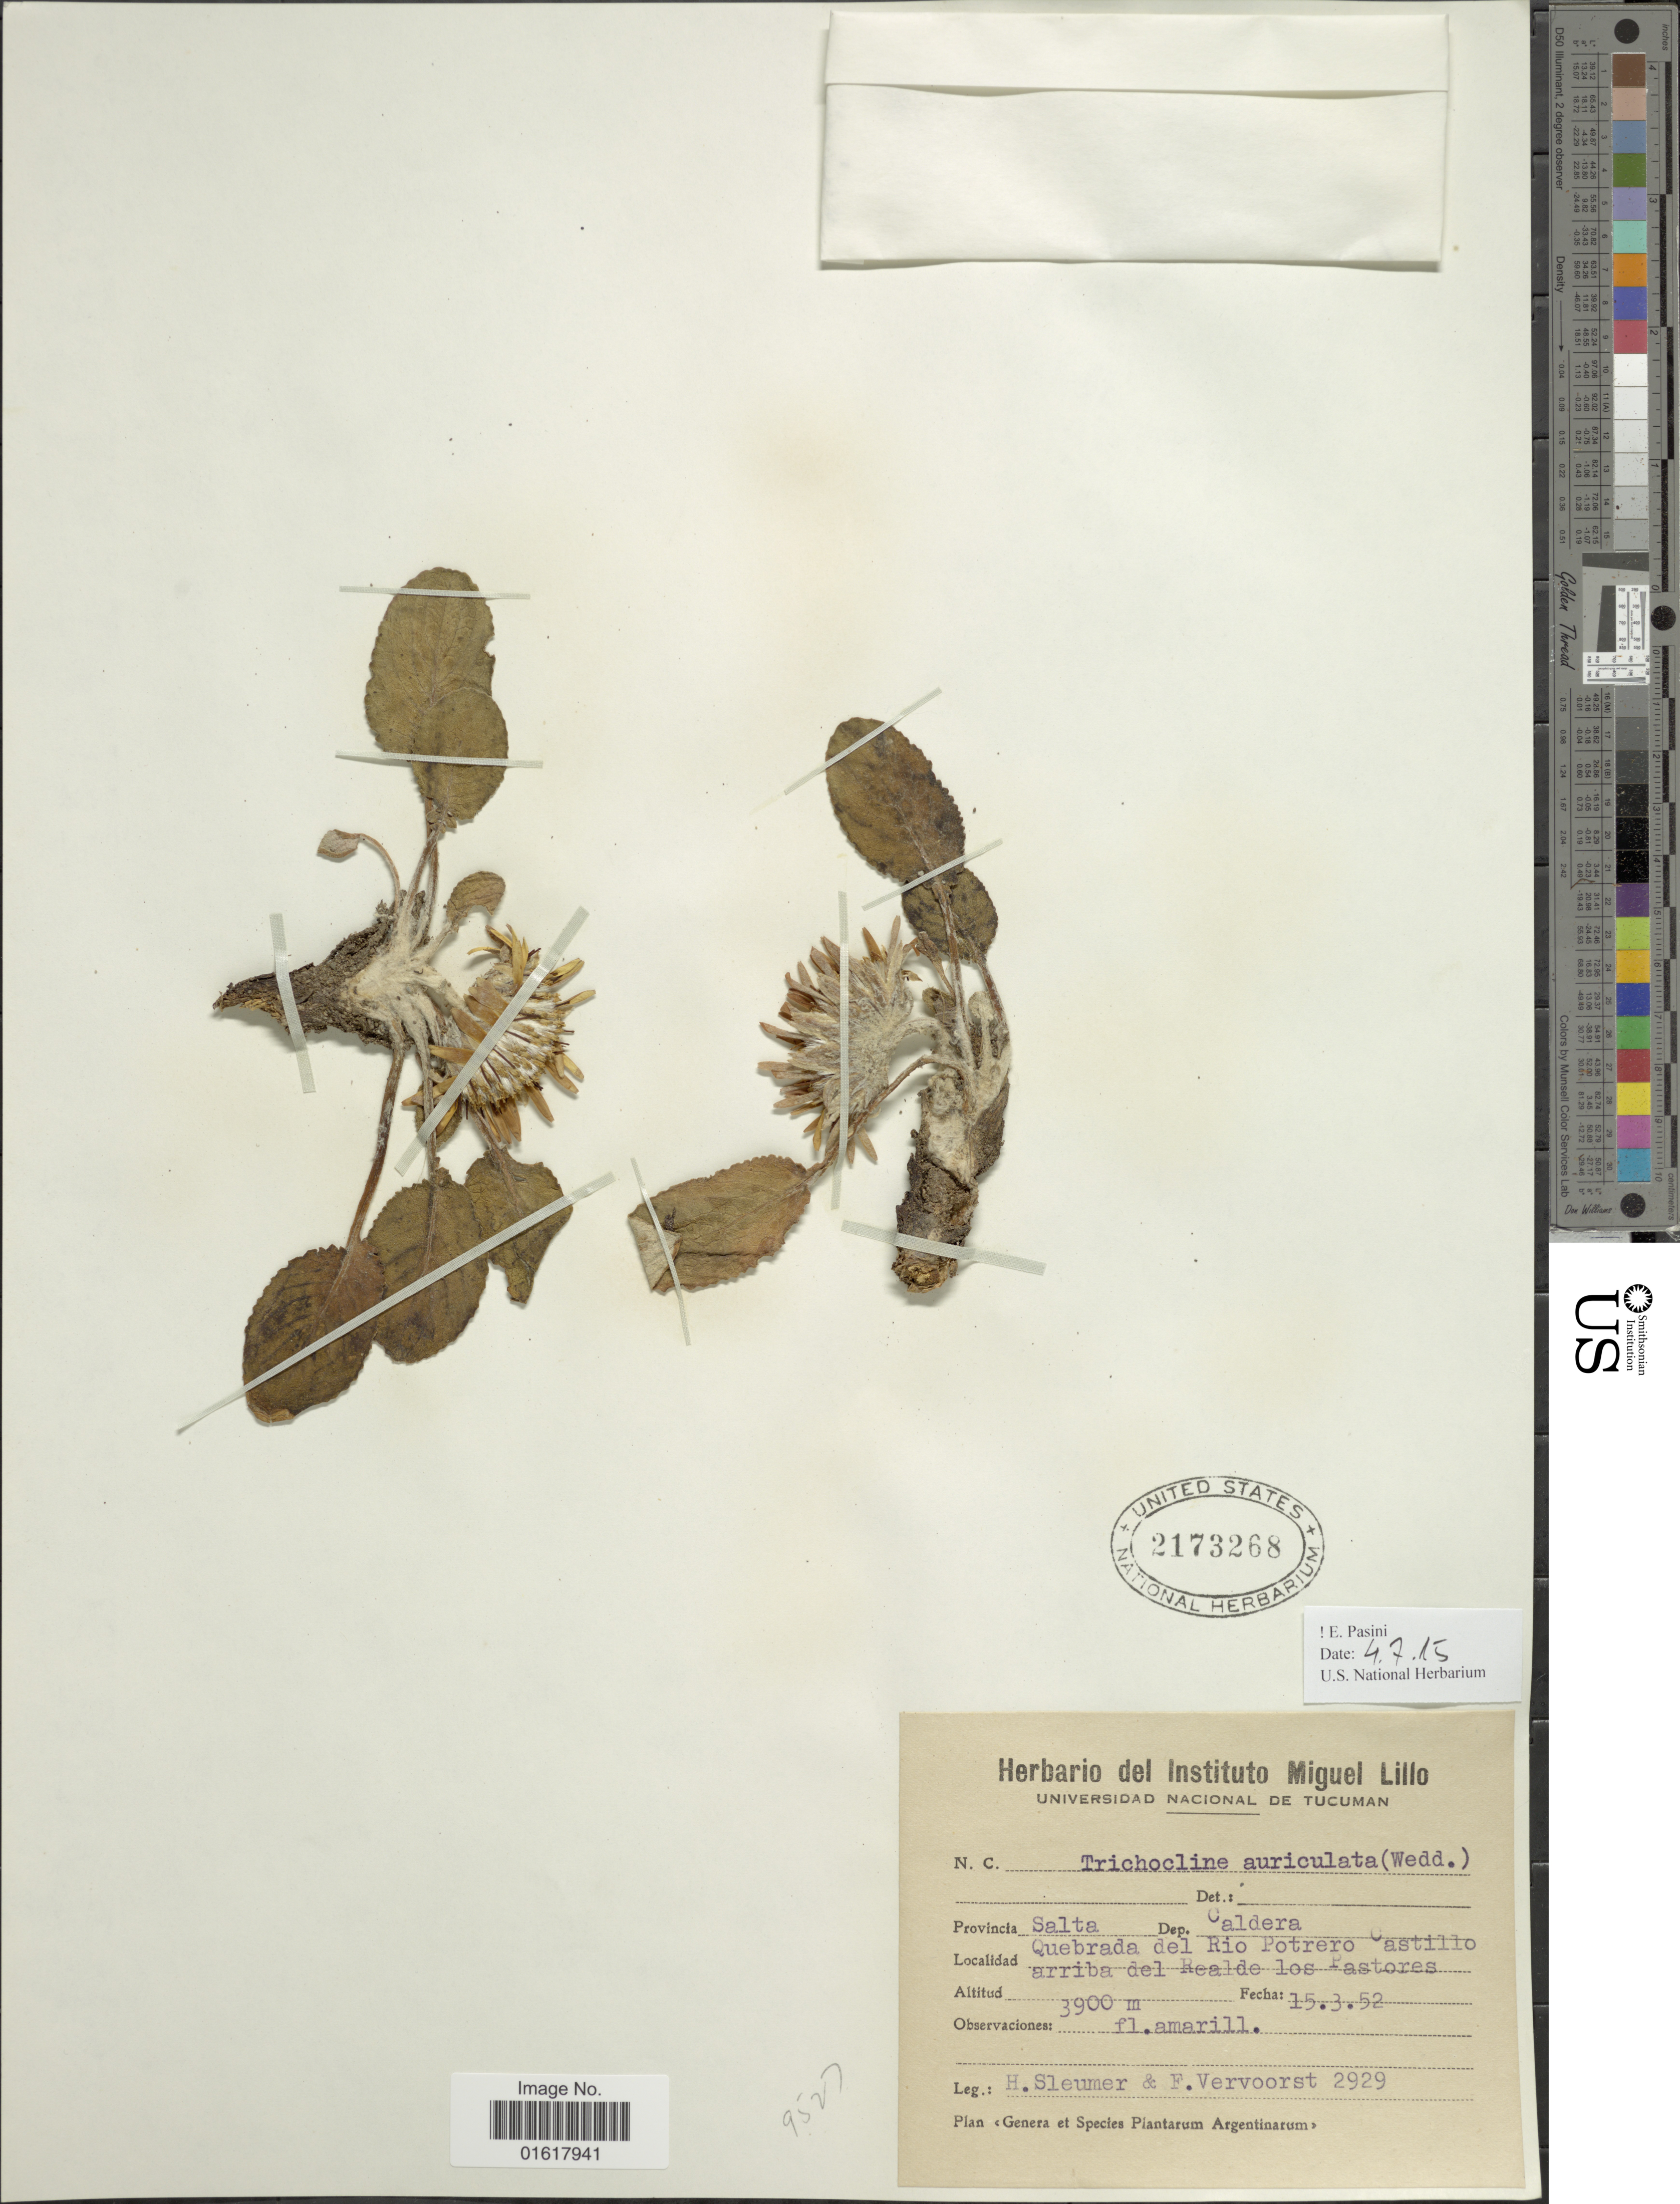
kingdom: Plantae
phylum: Tracheophyta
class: Magnoliopsida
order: Asterales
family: Asteraceae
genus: Trichocline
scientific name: Trichocline auriculata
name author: (Wedd.) Hieron.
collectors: H. O. Sleumer & F. Vervoorst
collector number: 2929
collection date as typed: Transcribed d/m/y: 15/3/52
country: Argentina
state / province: Salta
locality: Dep. Caldera. Quebrada del Rio Potrero Castillo arriba del Realde los Pastores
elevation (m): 3900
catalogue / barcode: US 2173268